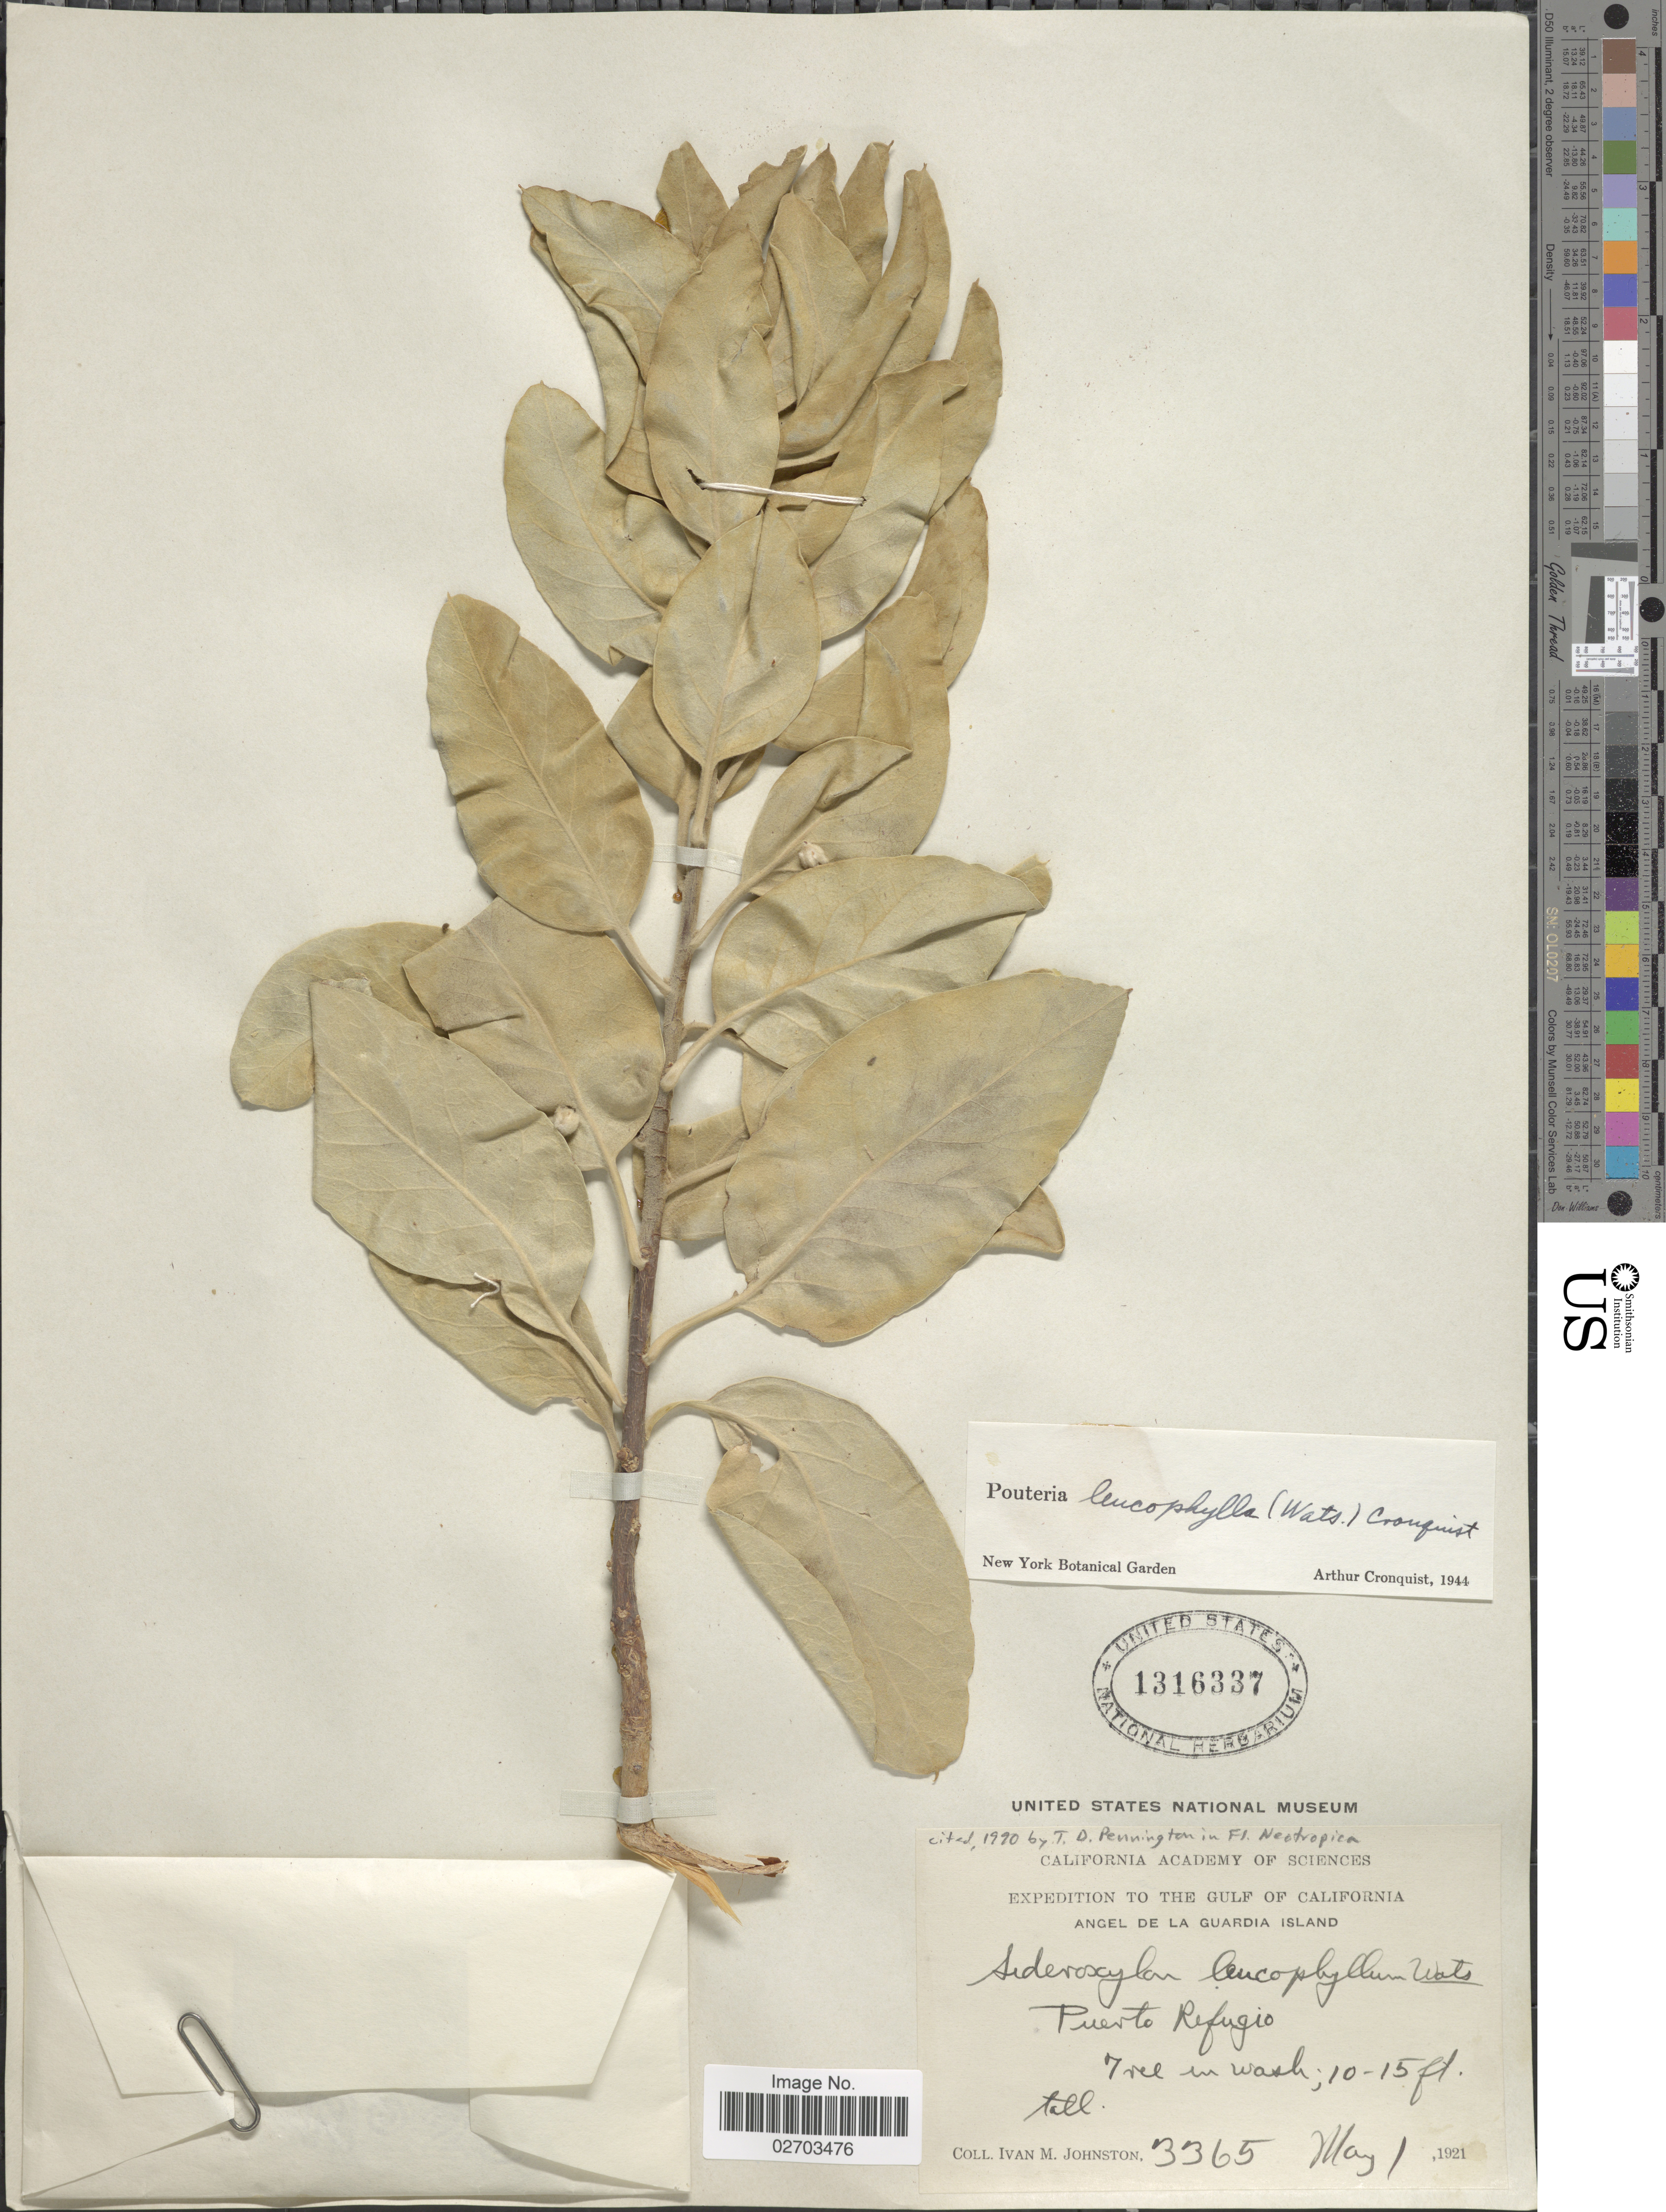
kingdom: Plantae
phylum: Tracheophyta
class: Magnoliopsida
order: Ericales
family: Sapotaceae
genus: Sideroxylon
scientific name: Sideroxylon leucophyllum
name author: S. Watson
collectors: I.M. Johnston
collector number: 3365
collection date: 1921-05-01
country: Mexico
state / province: Baja California Norte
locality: The Gulf Of California, Angel de La Guardia Island, Puerto Refugio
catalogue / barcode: US 1316337